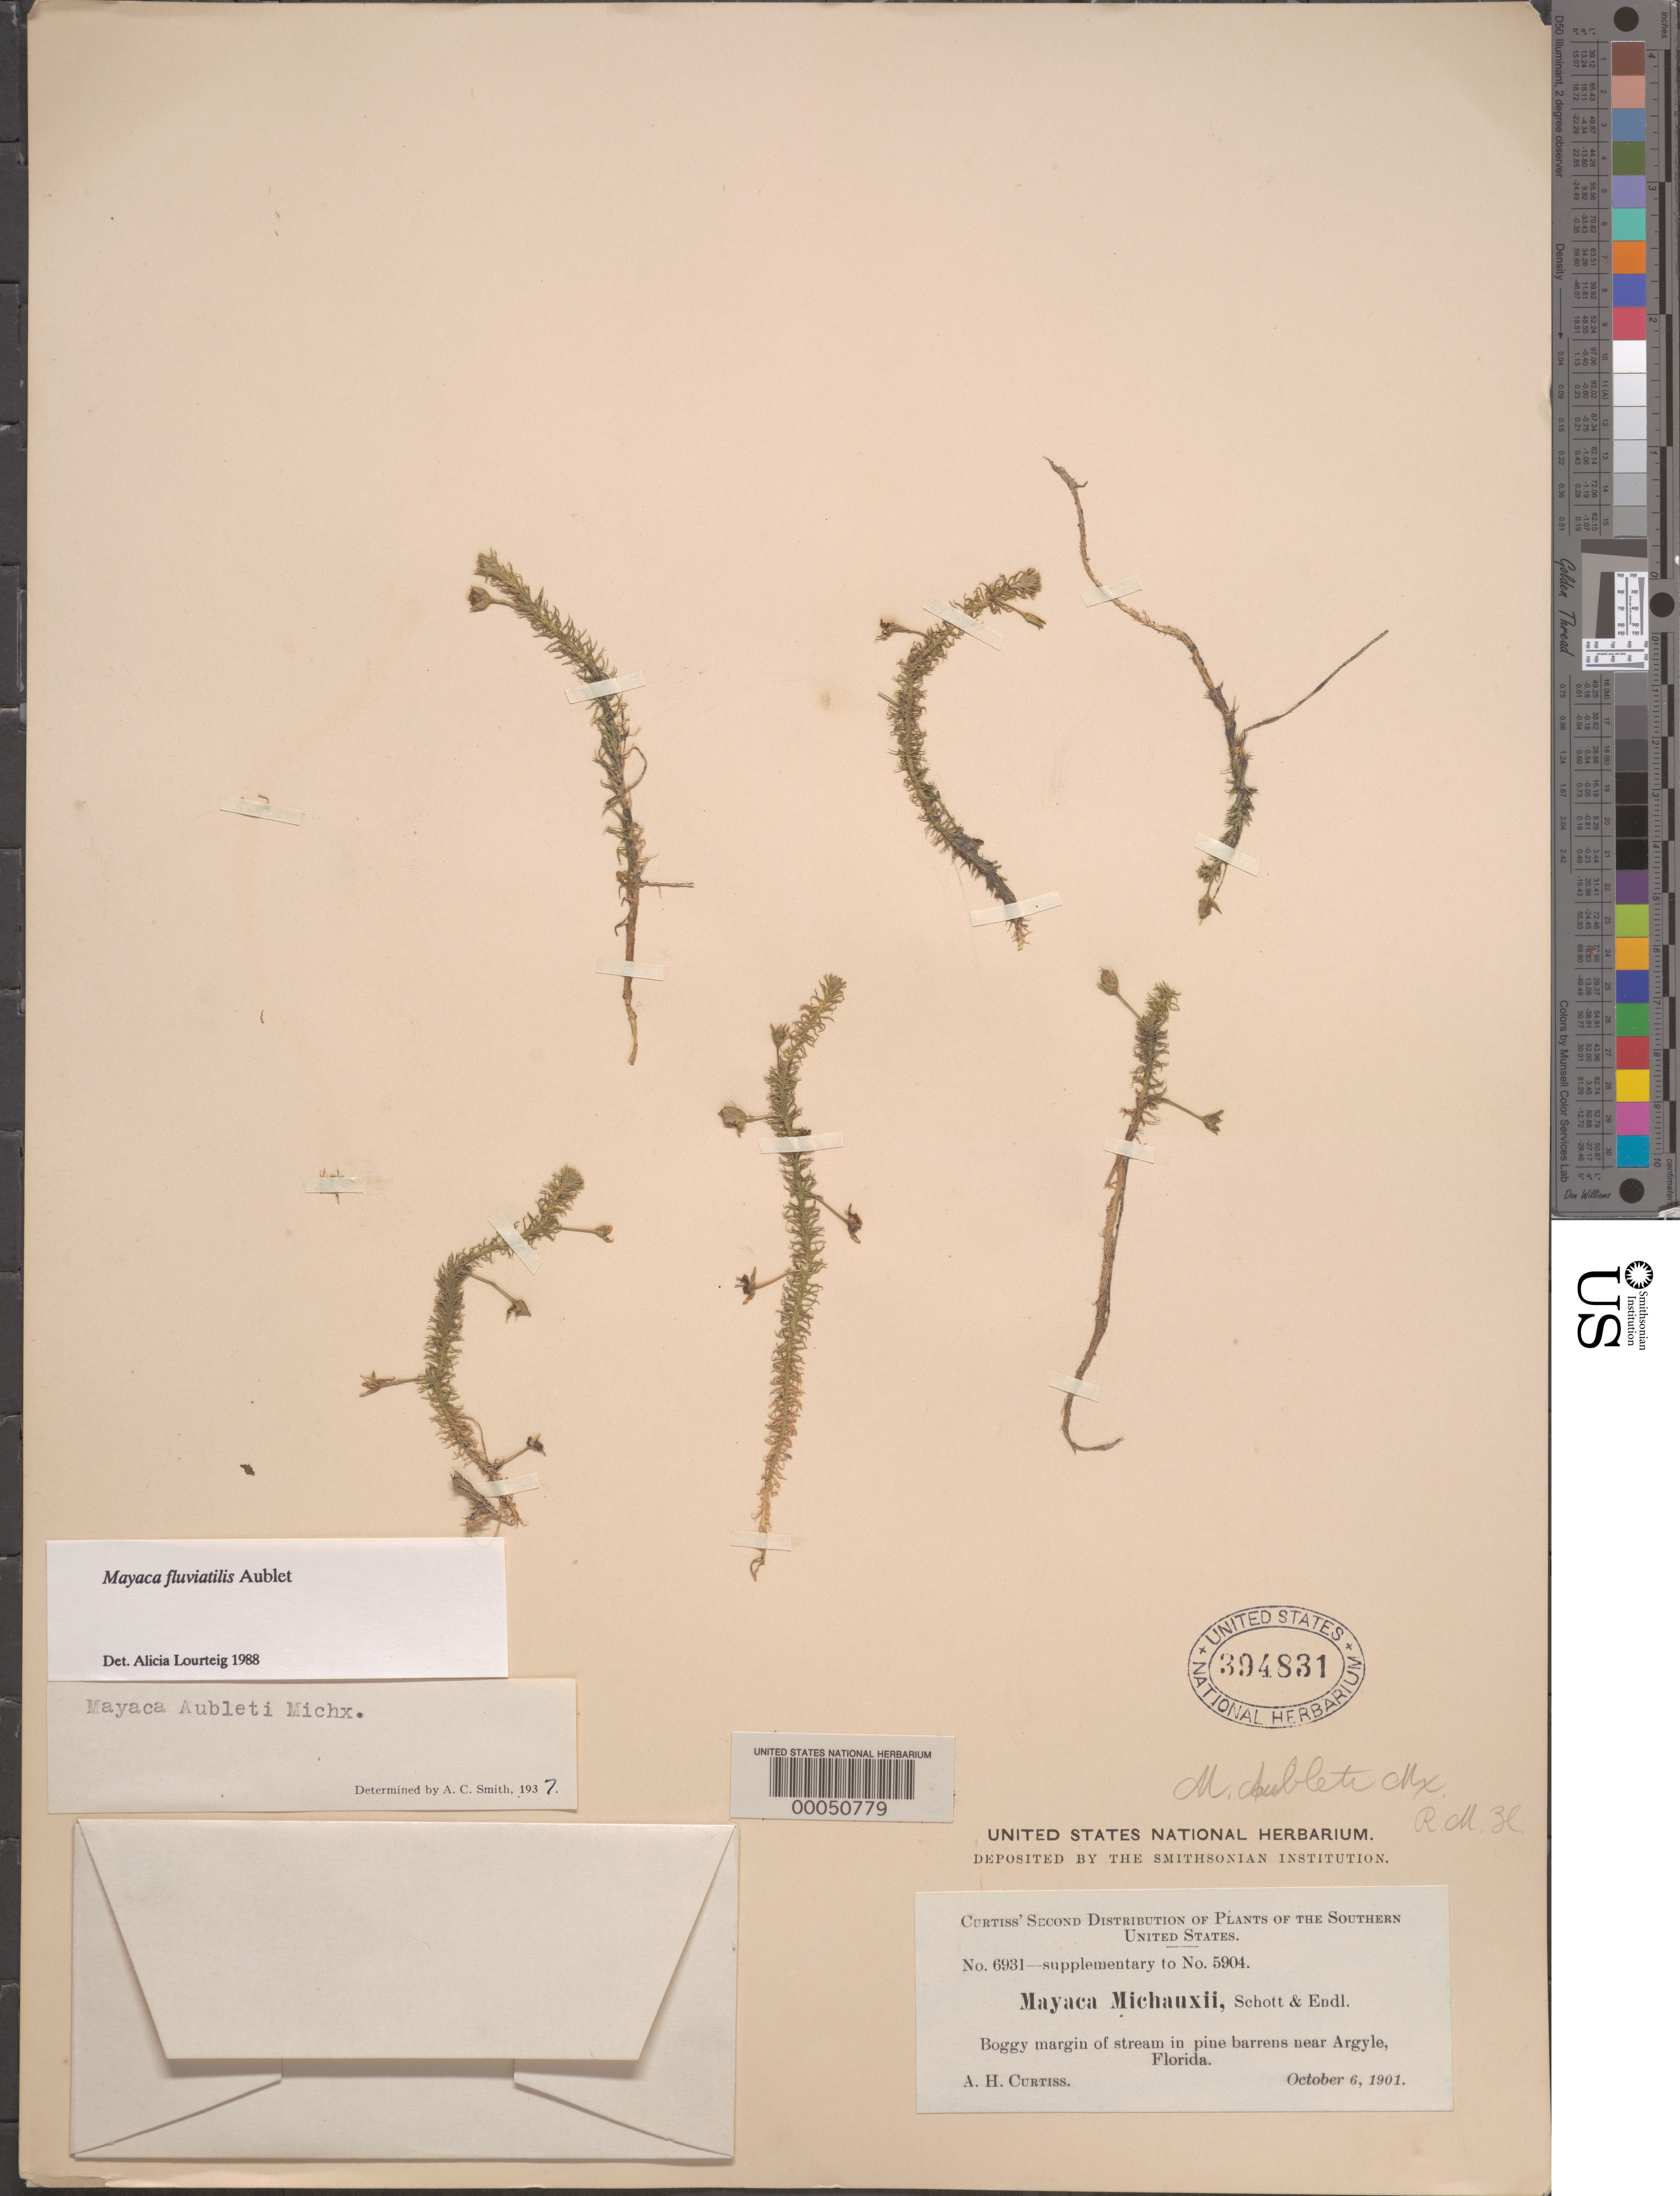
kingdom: Plantae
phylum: Tracheophyta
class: Liliopsida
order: Poales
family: Mayacaceae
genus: Mayaca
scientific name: Mayaca fluviatilis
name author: Aubl.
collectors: A. H. Curtiss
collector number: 6931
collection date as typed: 06 Oct 1901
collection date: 1901-10-06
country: United States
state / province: Florida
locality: Argyle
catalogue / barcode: US 394831